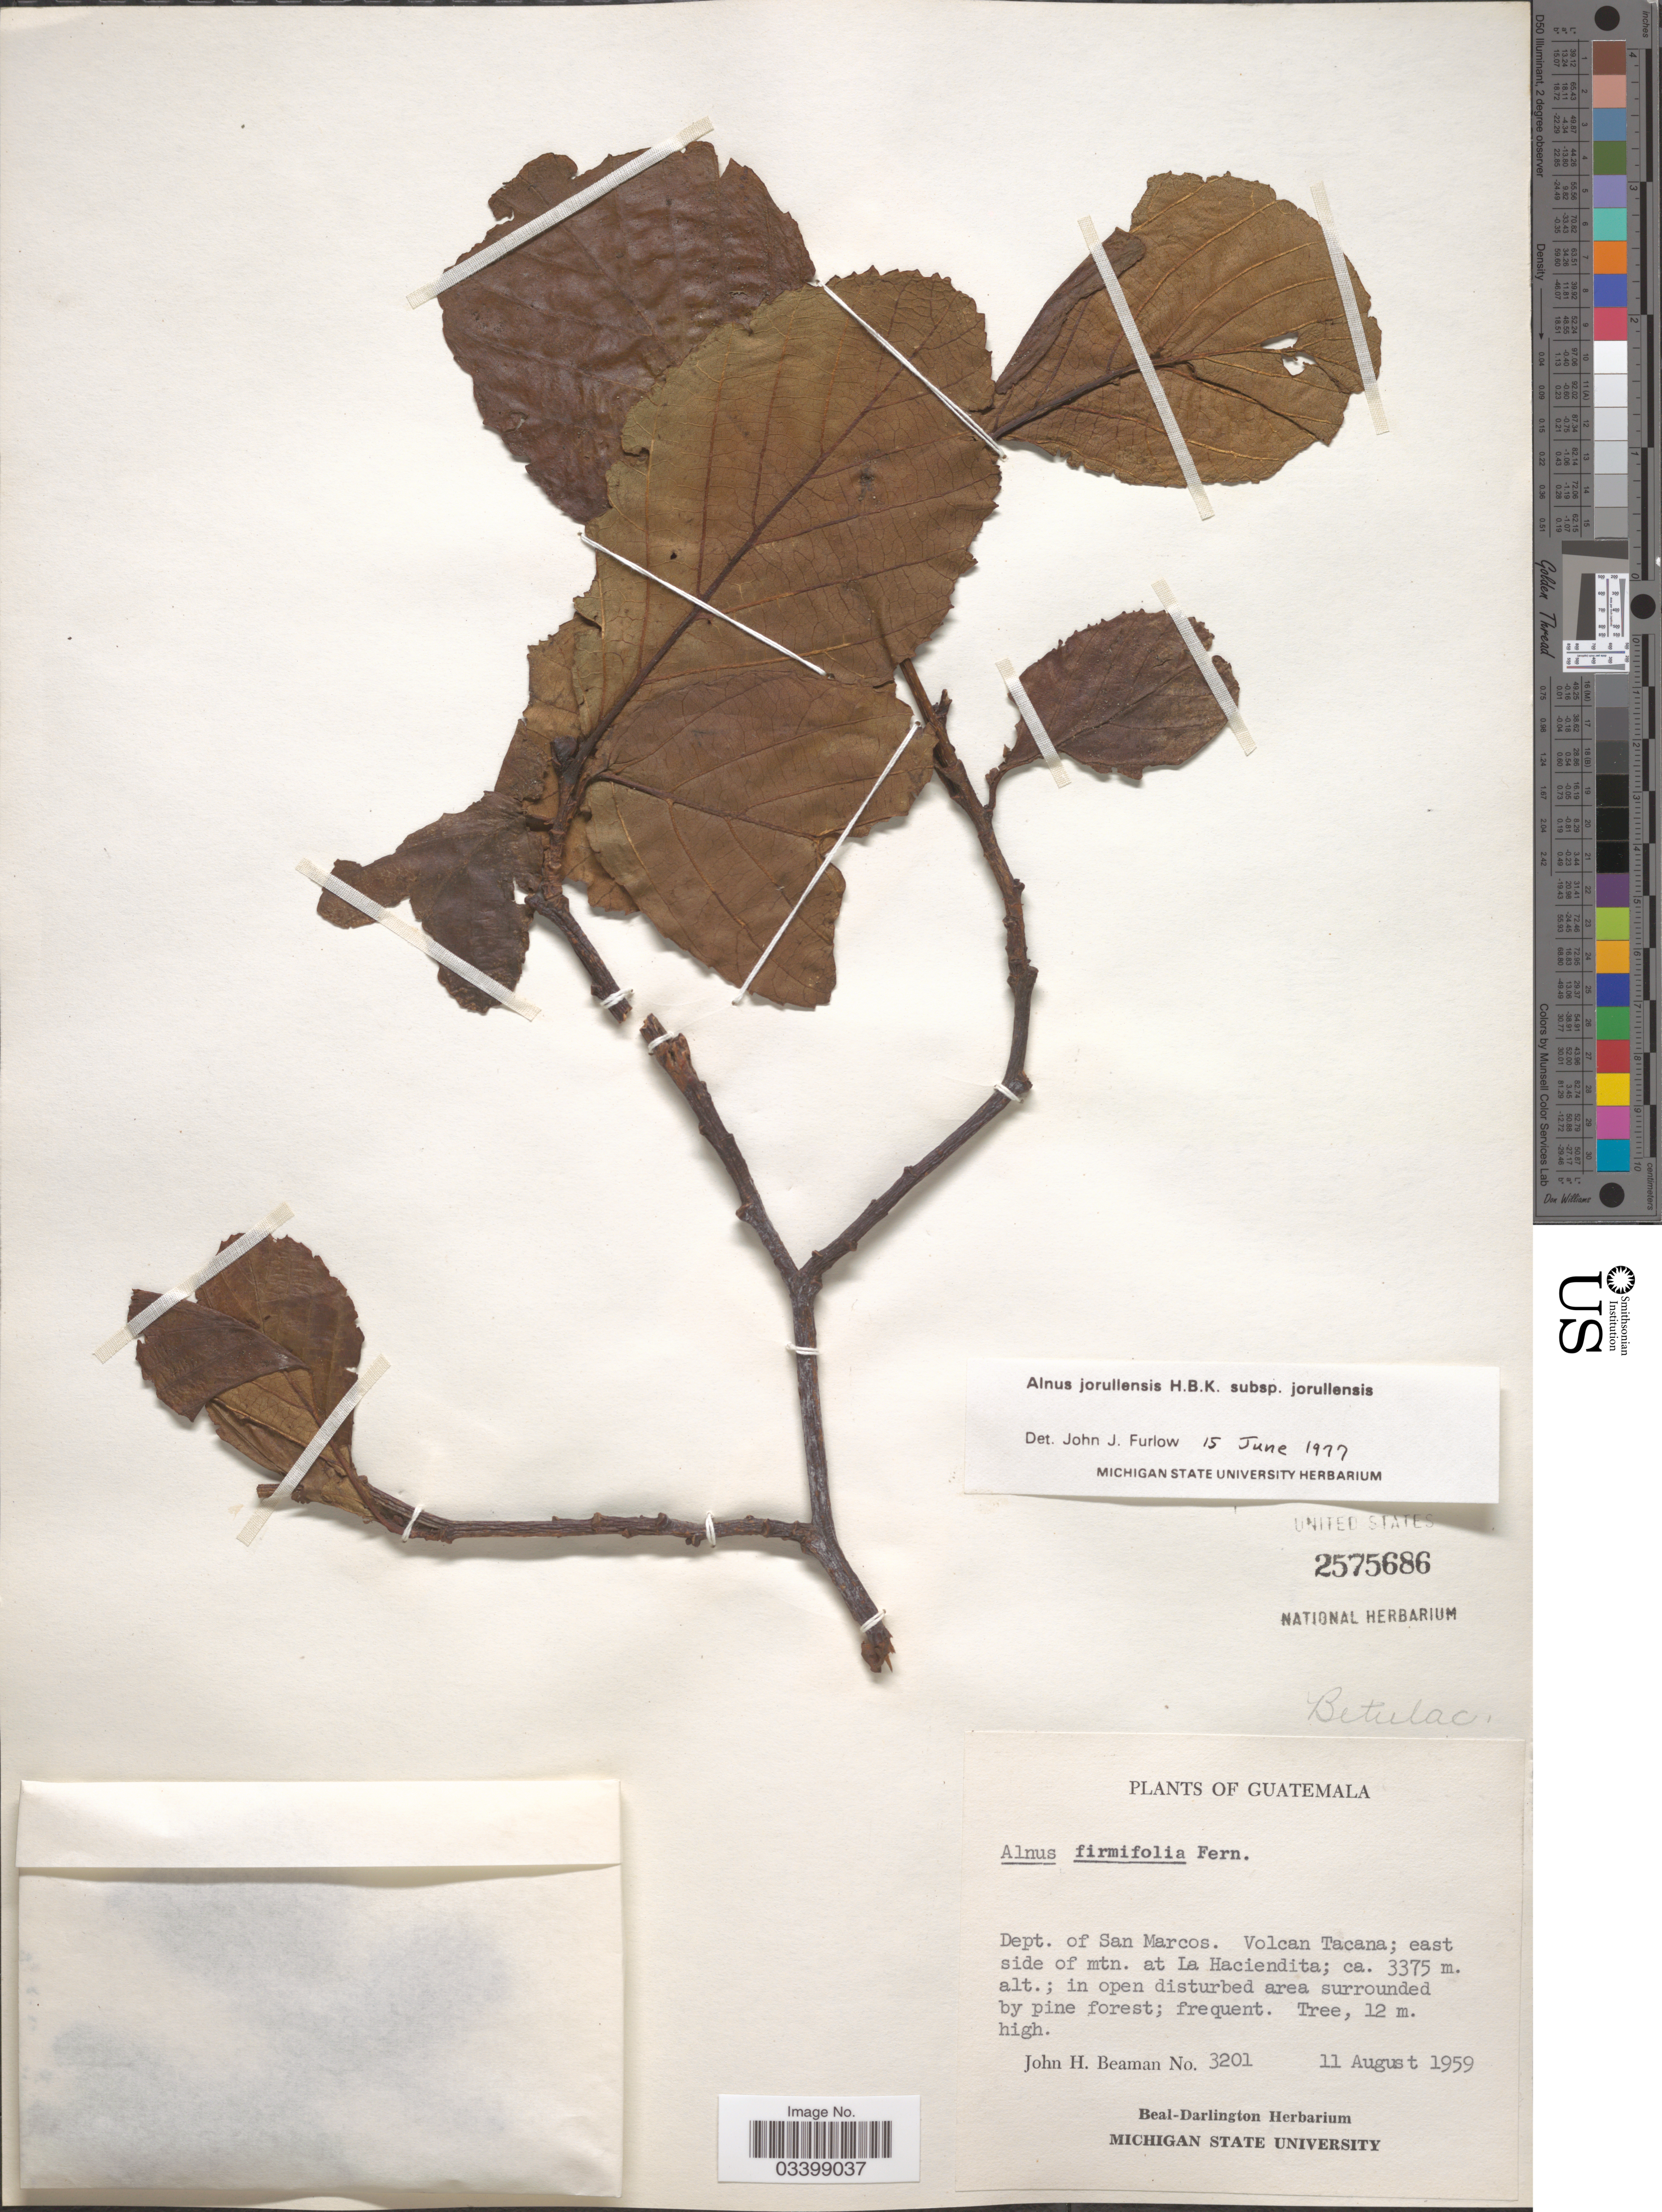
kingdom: Plantae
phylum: Tracheophyta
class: Magnoliopsida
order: Fagales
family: Betulaceae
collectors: J. H. Beaman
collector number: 3201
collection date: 1959-08-11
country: Guatemala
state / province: San Marcos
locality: Dept. of San Marcos. Volcan Tacana; east side of mtn. at La Haciendita.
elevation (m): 3375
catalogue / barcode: US 2575686